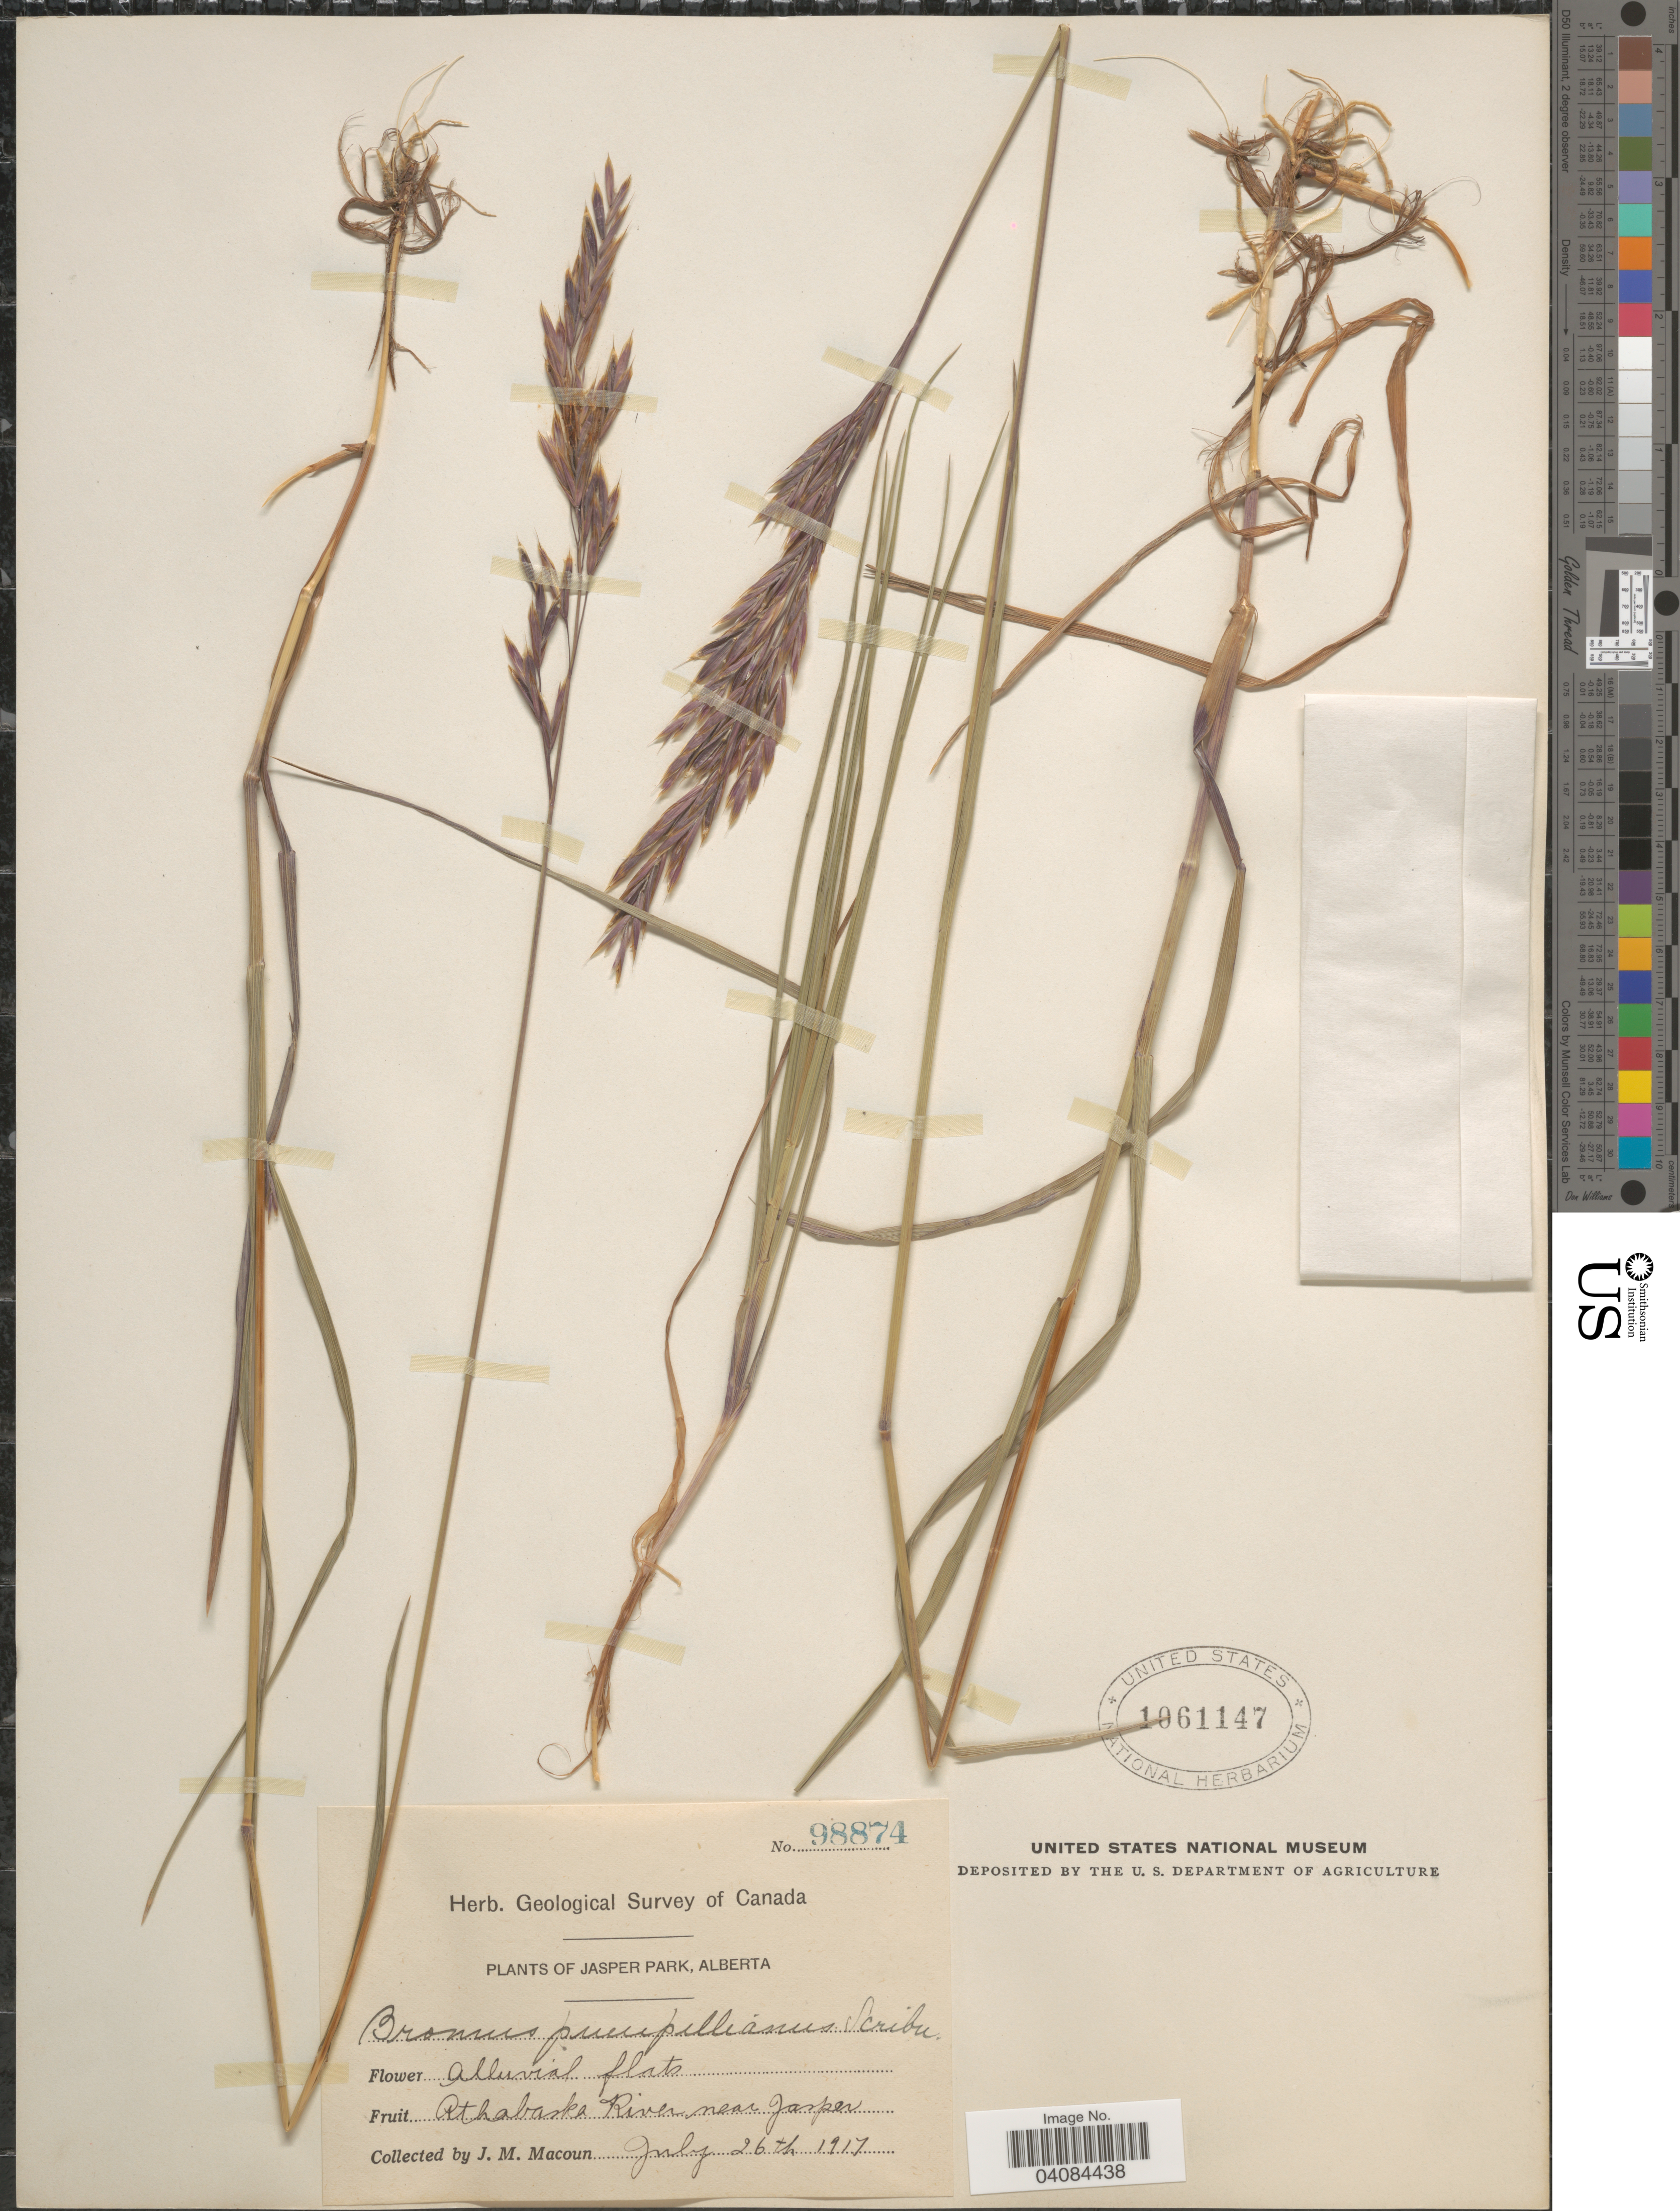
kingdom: Plantae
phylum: Tracheophyta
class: Liliopsida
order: Poales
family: Poaceae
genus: Bromus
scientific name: Bromus pumpellianus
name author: Scribn.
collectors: J. M. Macoun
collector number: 98874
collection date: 1917-07-26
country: Canada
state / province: Alberta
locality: Geological Survey of Canada. Jasper Park. Athabaska River near Jasper.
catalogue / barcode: US 1061147